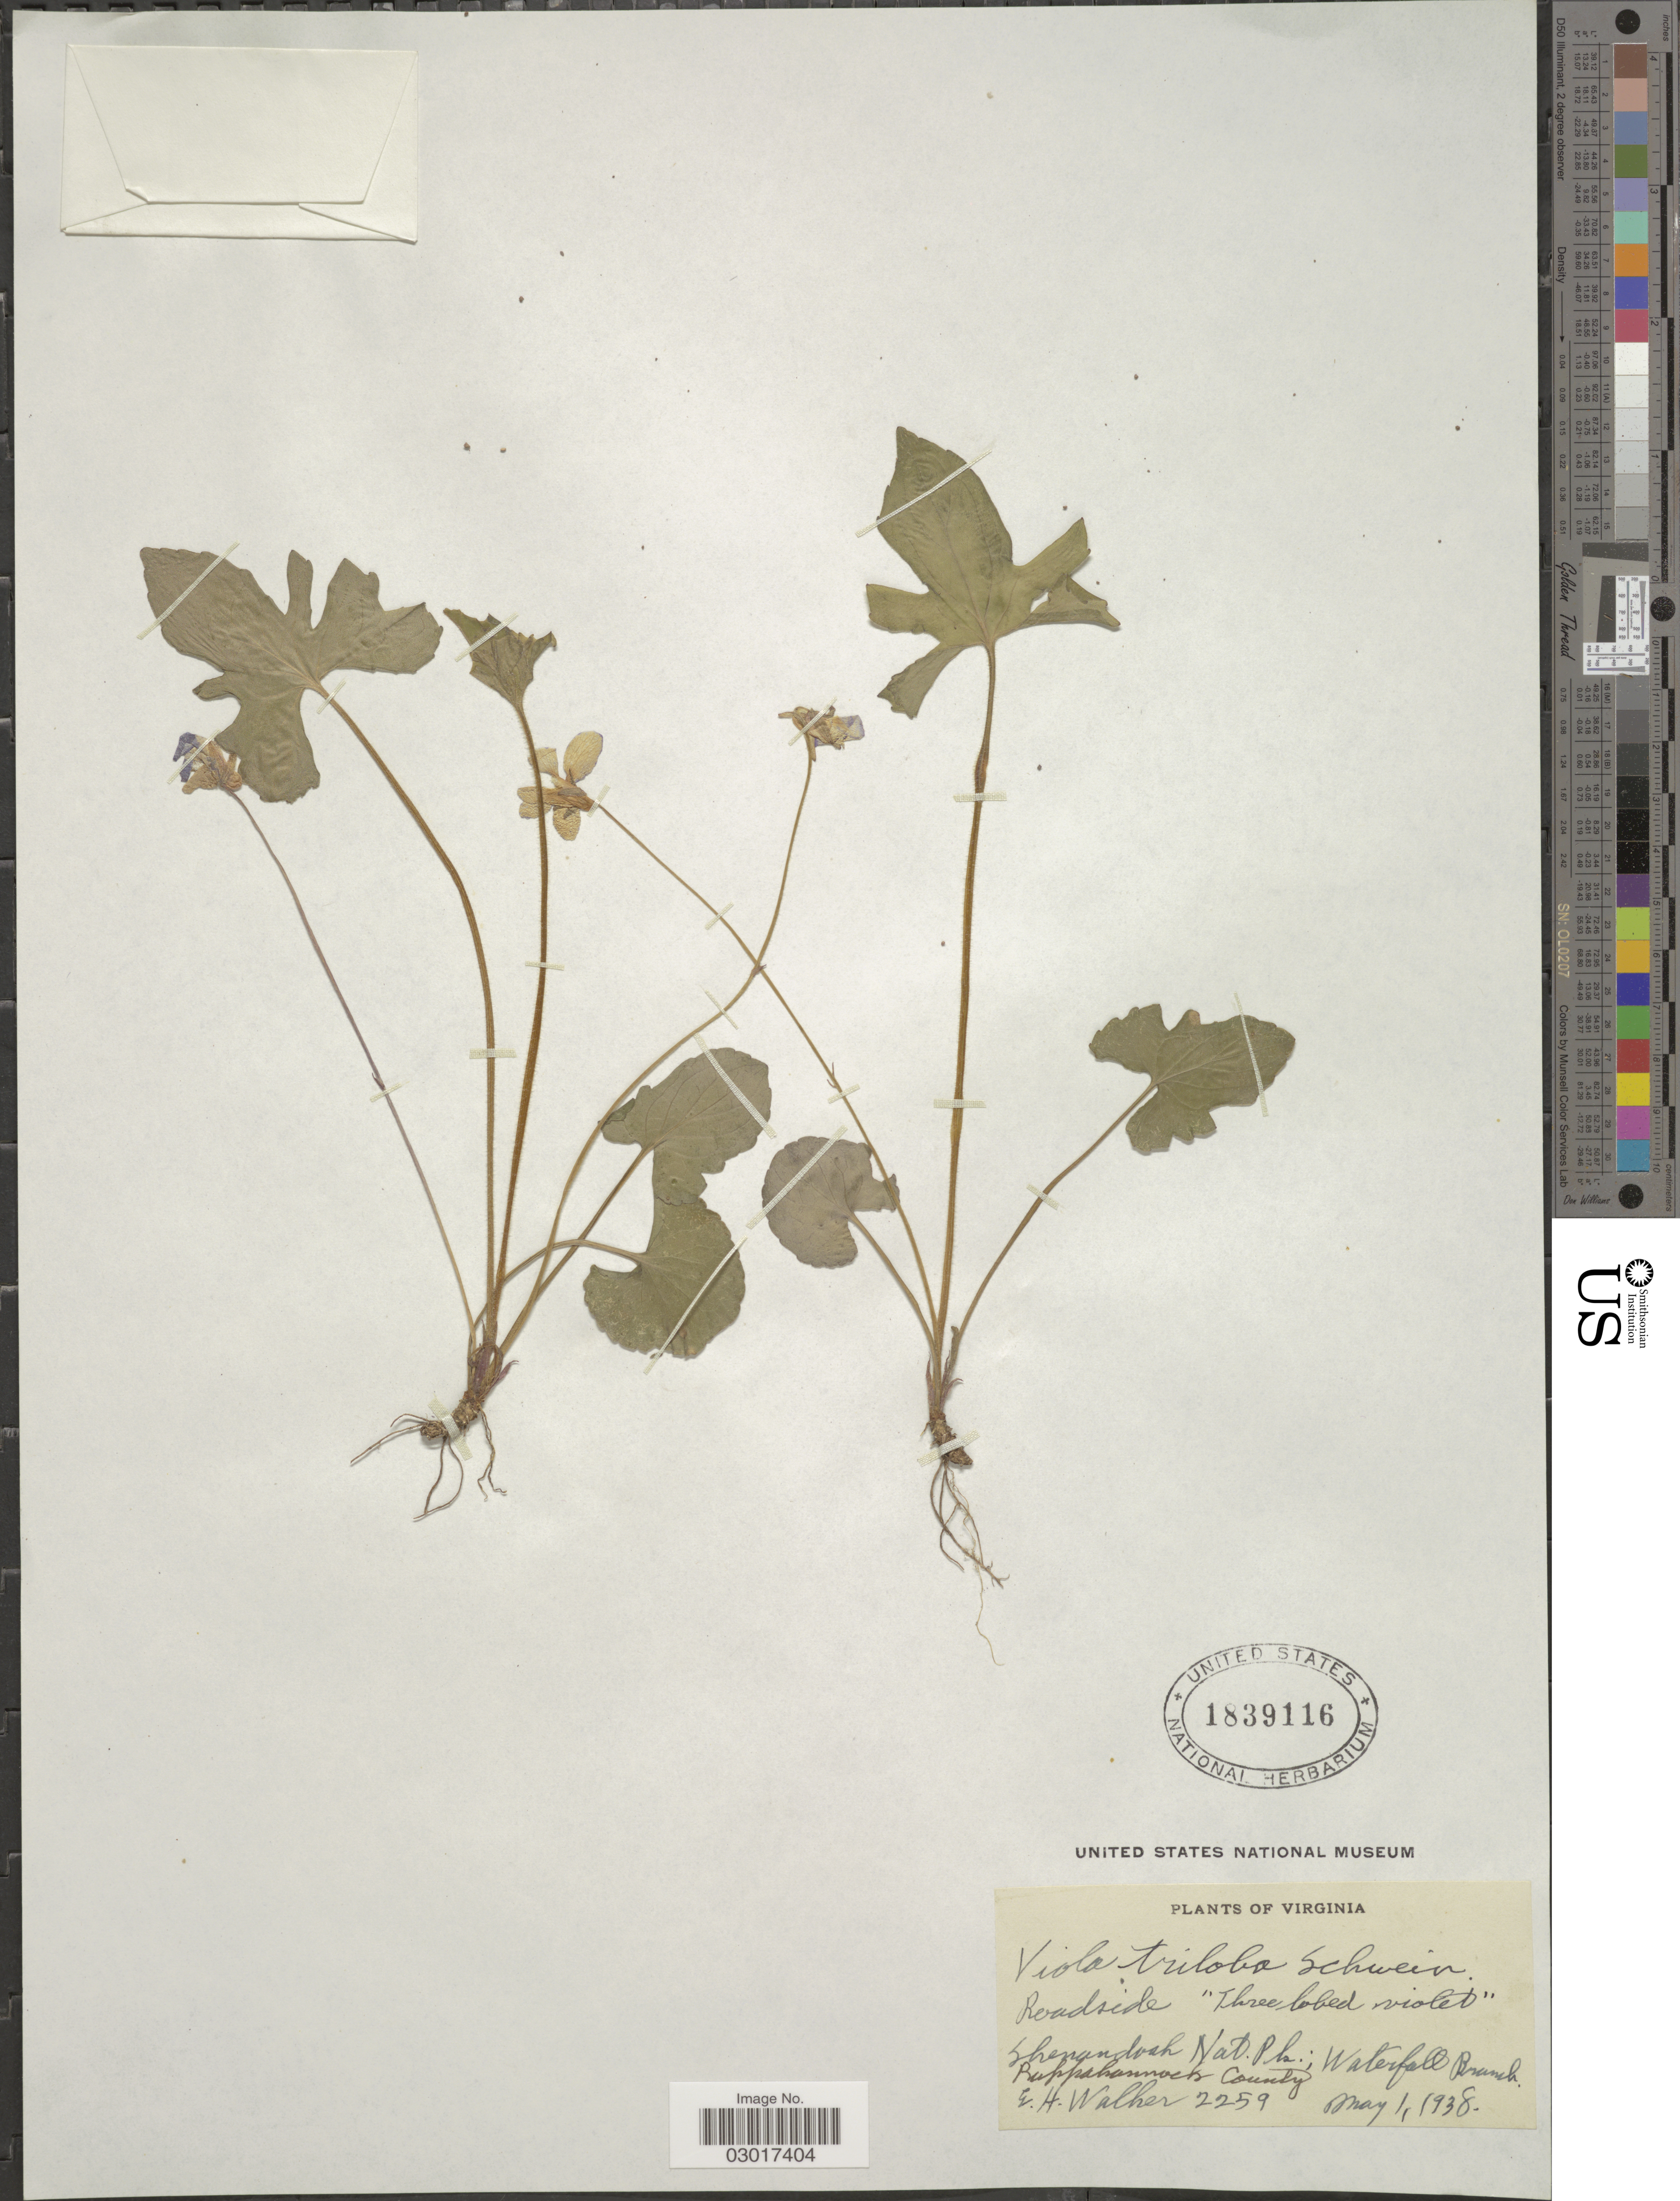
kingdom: Plantae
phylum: Tracheophyta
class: Magnoliopsida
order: Malpighiales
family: Violaceae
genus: Viola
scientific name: Viola triloba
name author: Schwein.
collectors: E. H. Walker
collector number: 2259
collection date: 1938-05-01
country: United States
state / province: Virginia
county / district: Rappahannock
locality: Shenandoah Nat. Pk.l Waterfall Branch.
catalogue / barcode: US 1839116